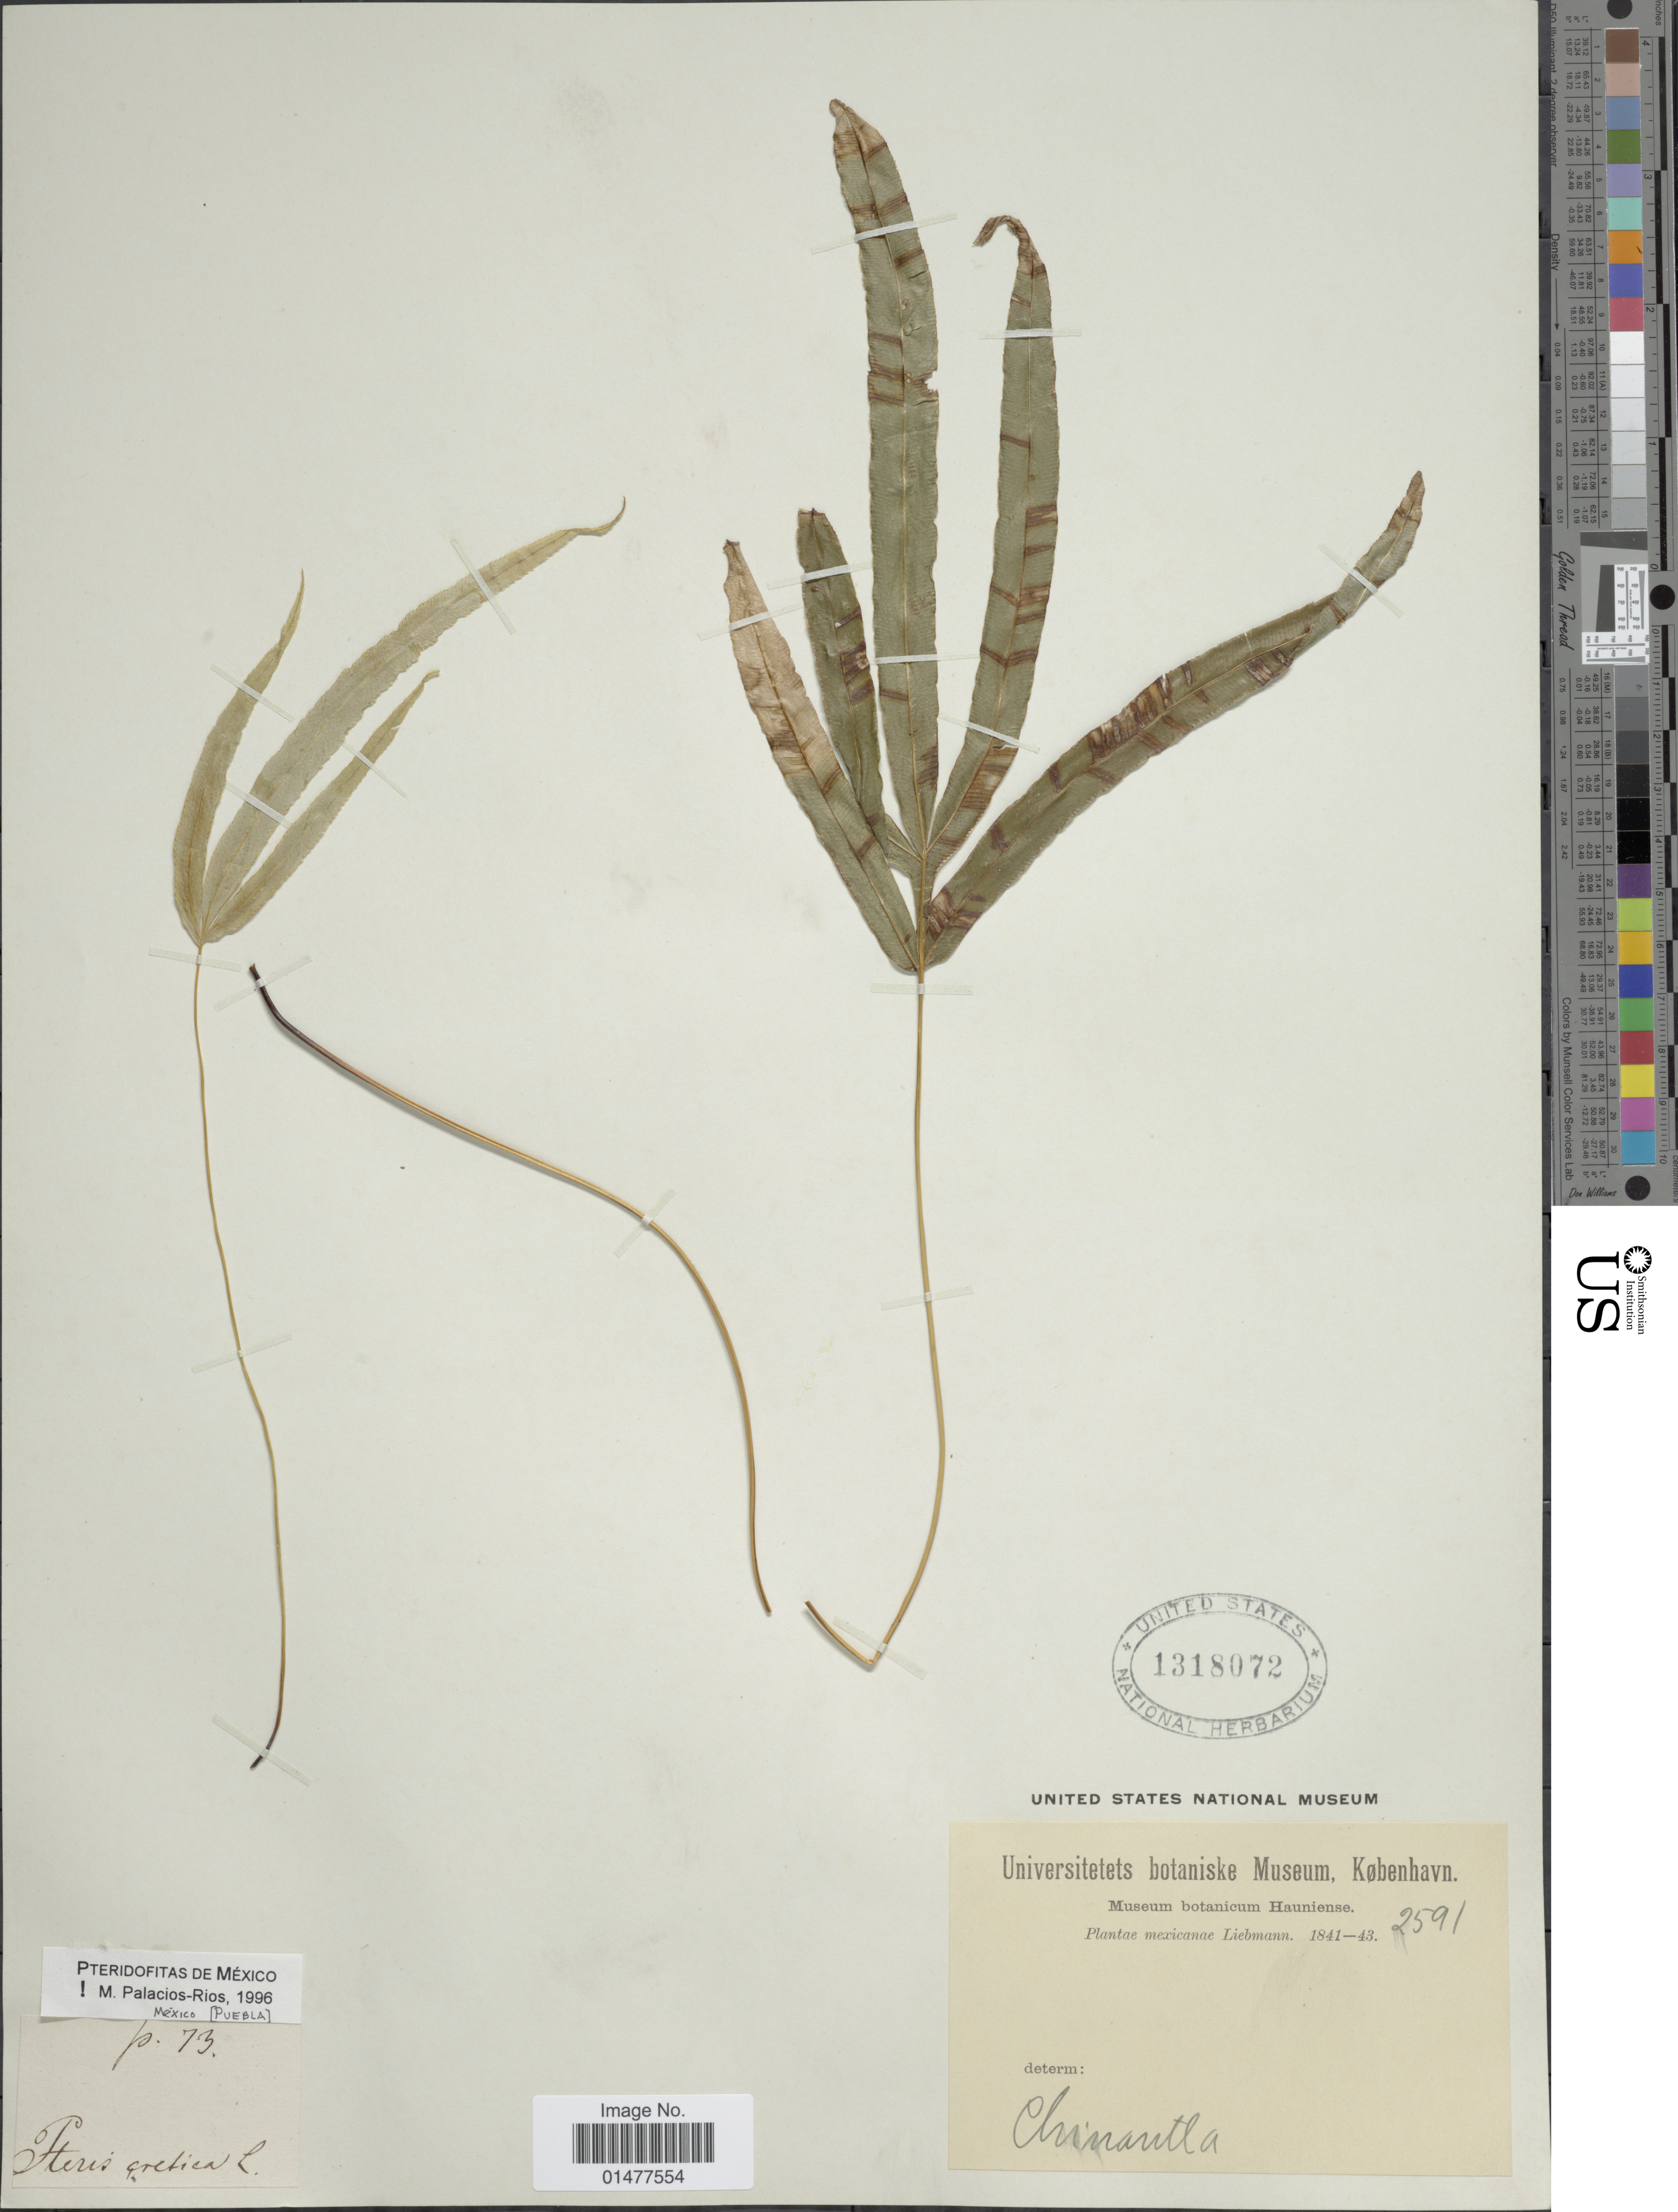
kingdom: Plantae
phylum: Tracheophyta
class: Polypodiopsida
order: Polypodiales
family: Pteridaceae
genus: Pteris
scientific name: Pteris cretica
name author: L.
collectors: Liebmann, --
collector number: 2591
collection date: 1841/1843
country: Mexico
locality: Mexicanae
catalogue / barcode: US 1318072